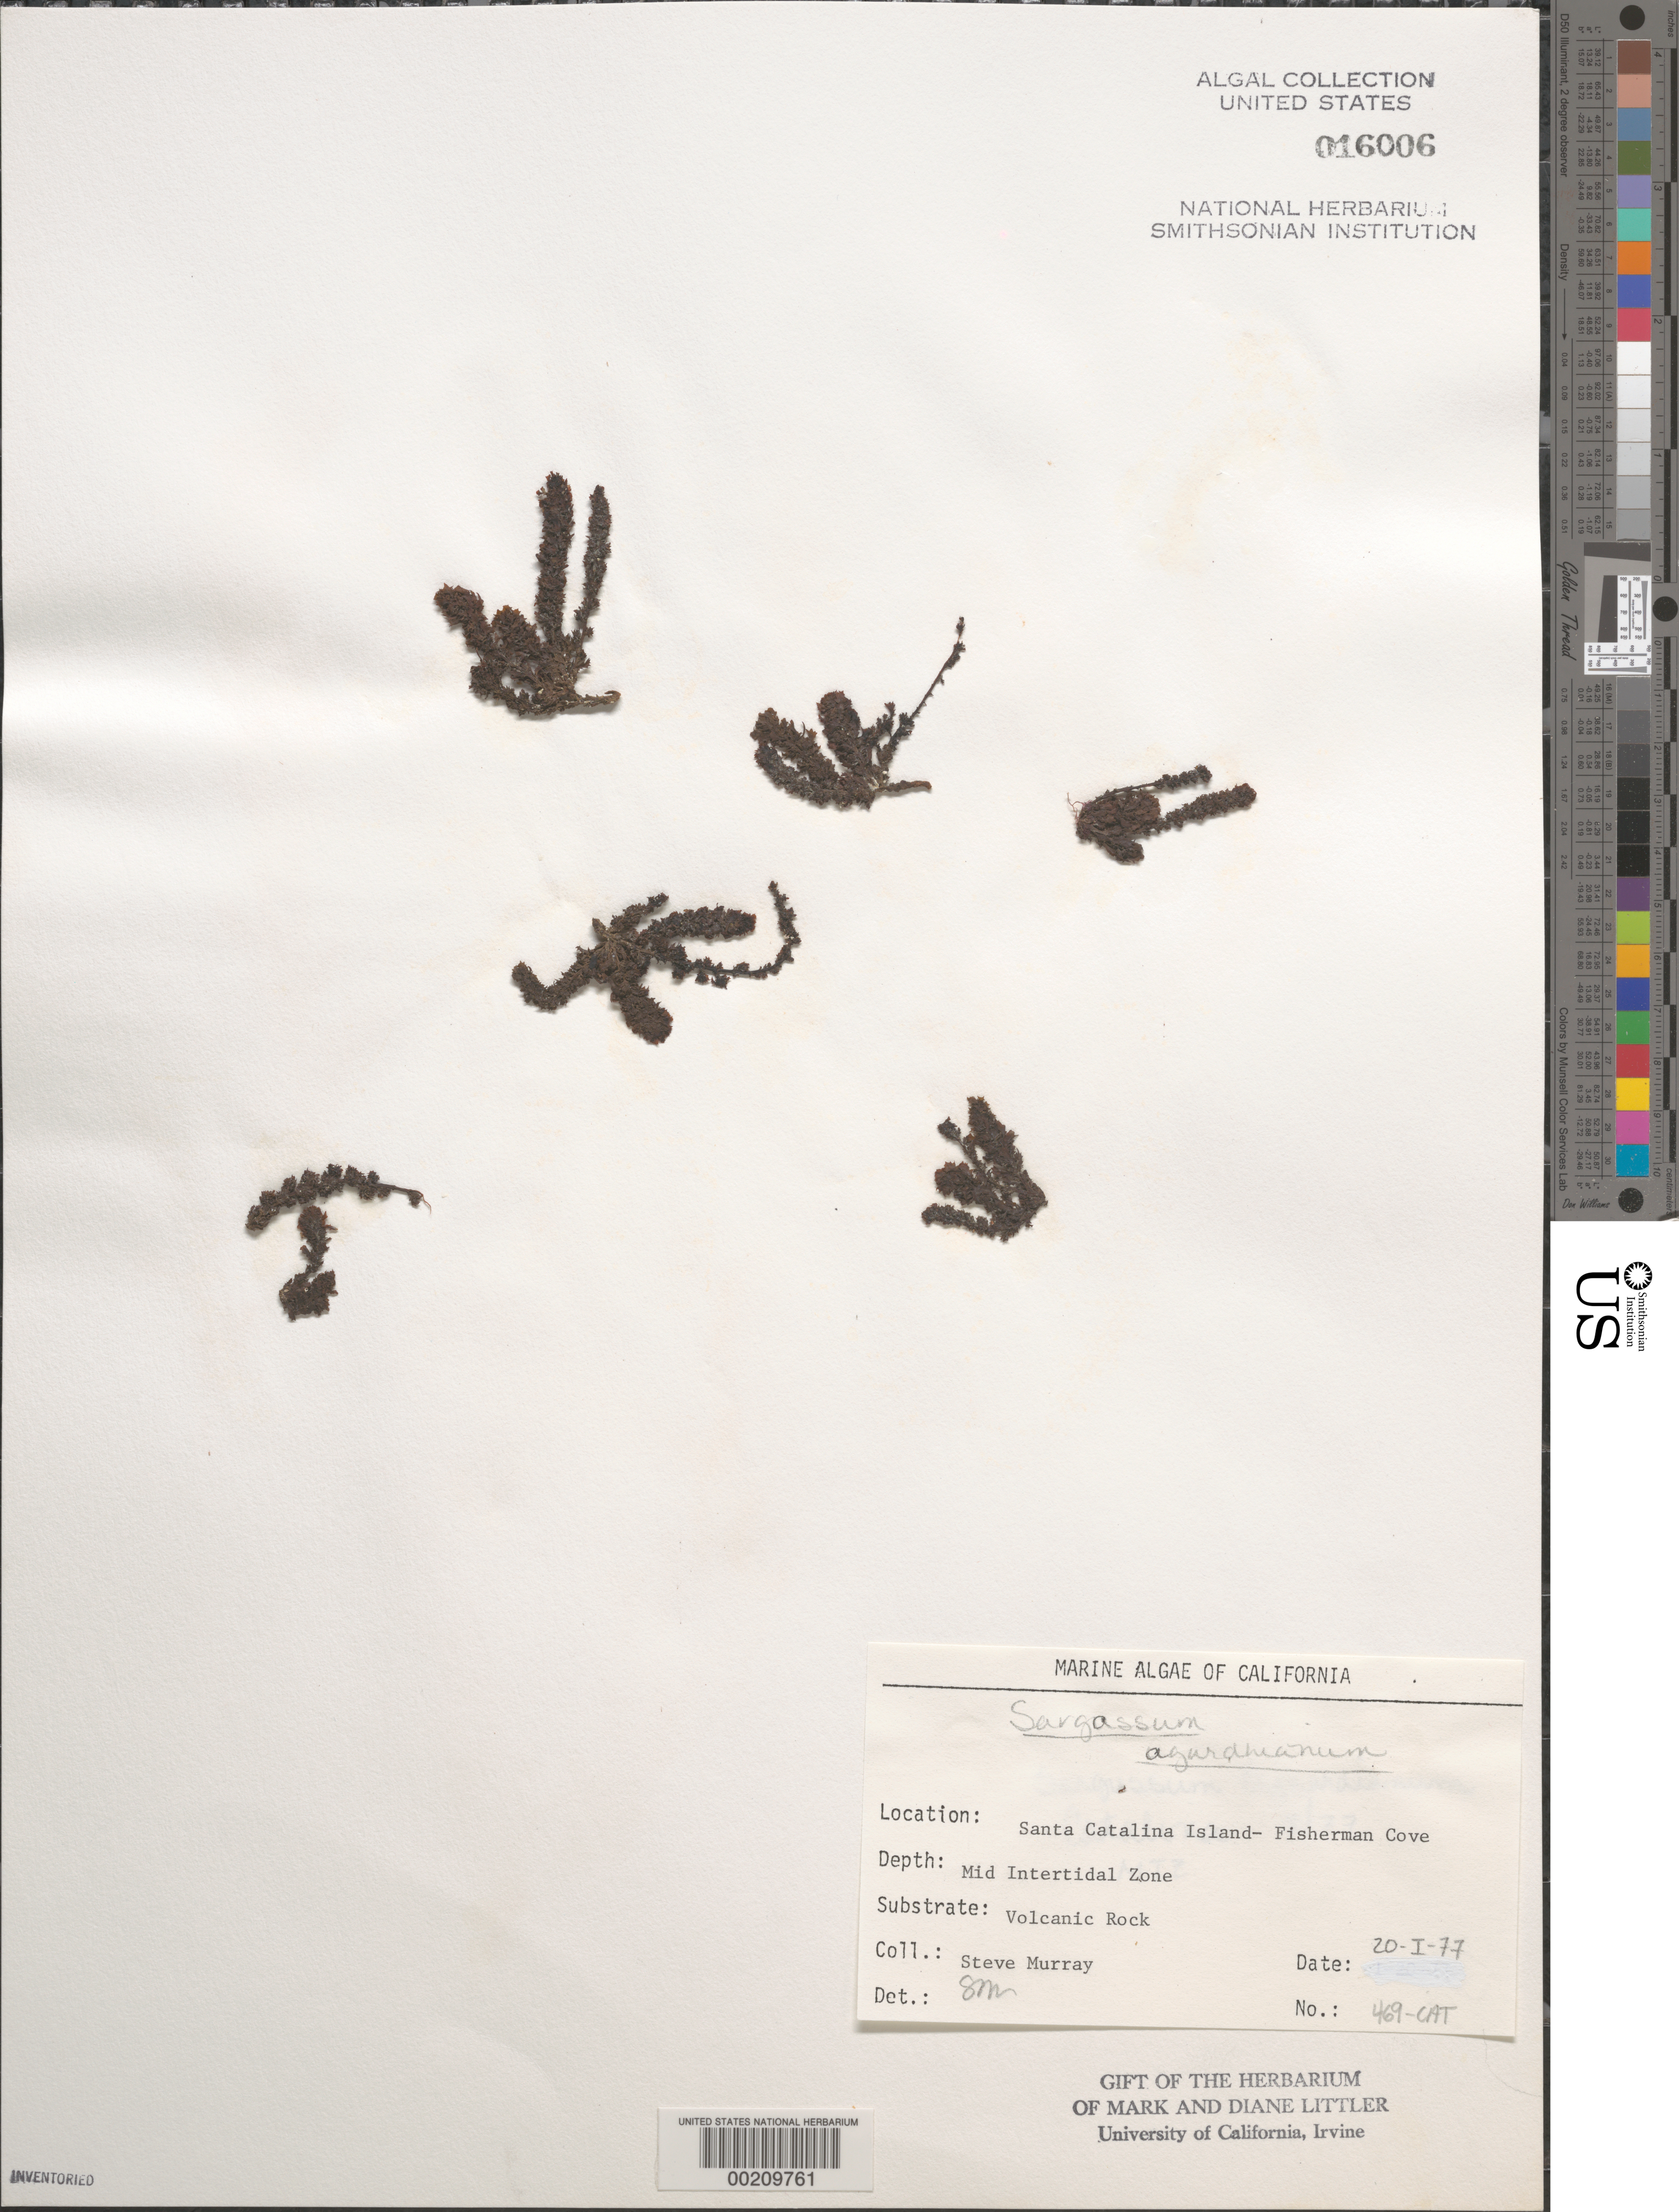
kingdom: Chromista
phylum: Ochrophyta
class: Phaeophyceae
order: Fucales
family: Sargassaceae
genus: Sargassum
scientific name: Sargassum agardhianum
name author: Farl. in J. Agardh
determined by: Murray, S. N.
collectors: S. N. Murray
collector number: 469-CAT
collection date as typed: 20 Jan 1977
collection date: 1977-01-20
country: United States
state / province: California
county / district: Los Angeles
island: Santa Catalina Island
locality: Fishermen Cove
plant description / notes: BLM-SOCALBIGHT Rocky Intertidal Survey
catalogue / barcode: US 16006